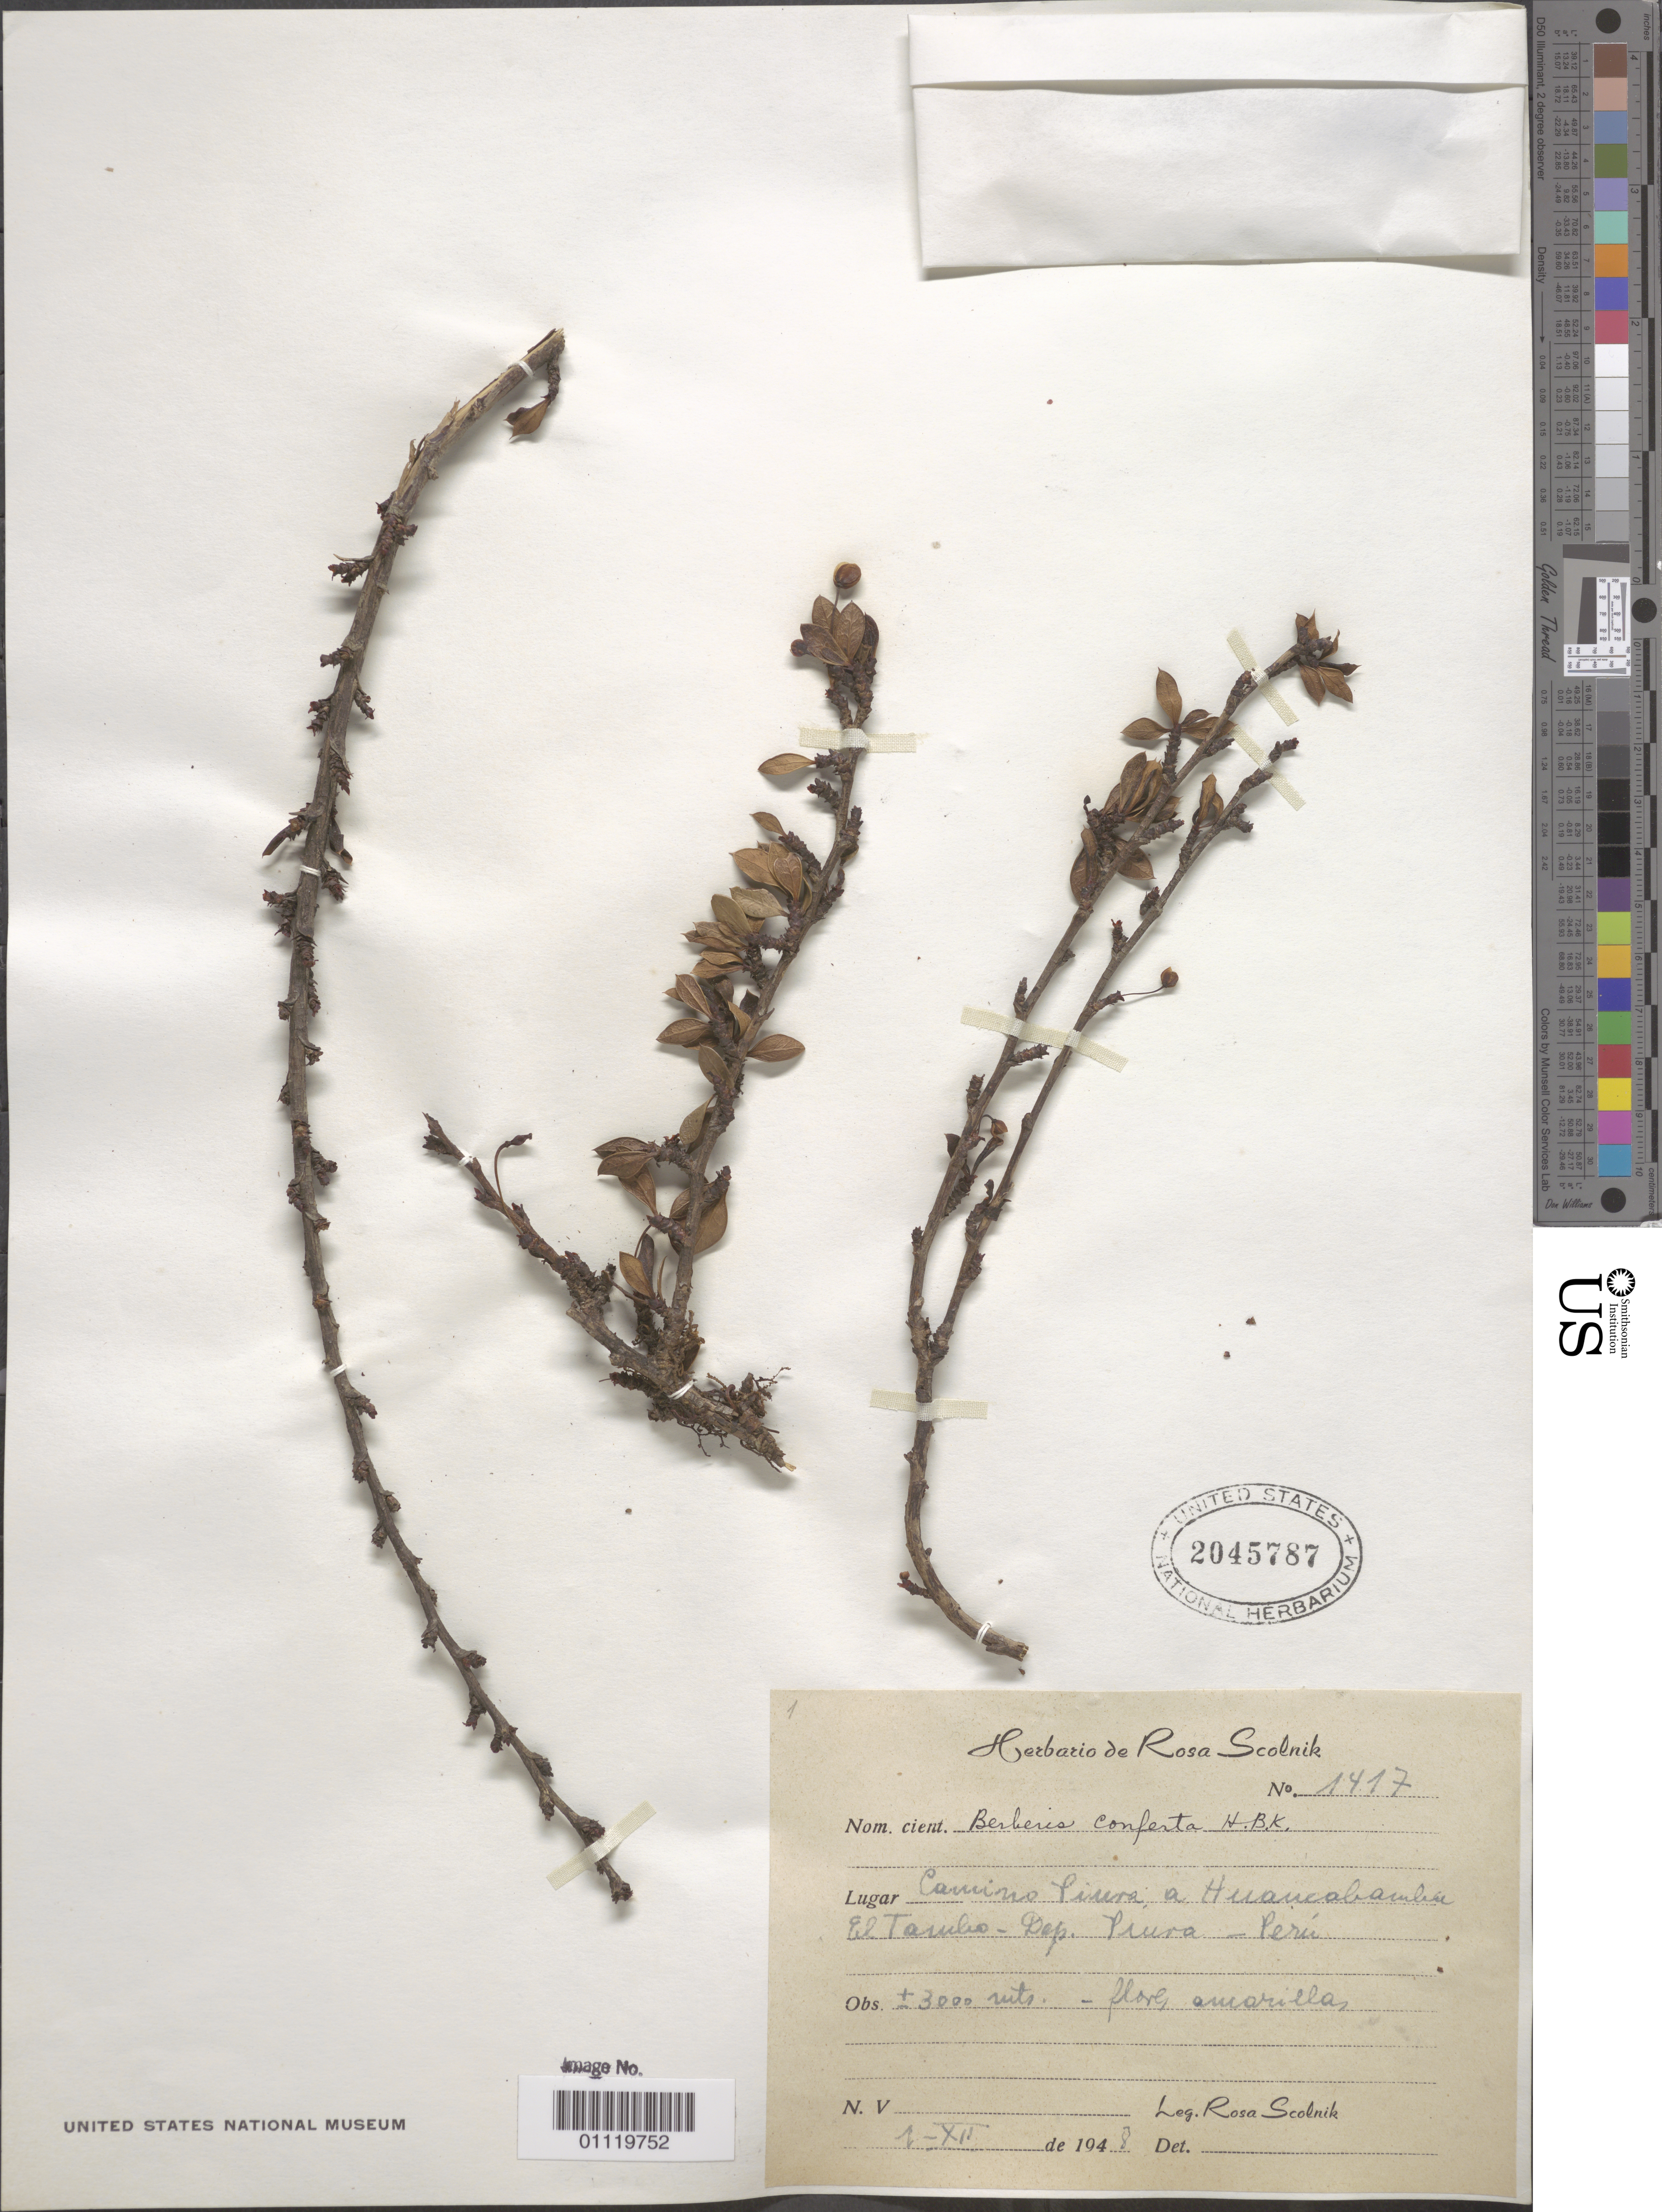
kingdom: Plantae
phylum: Tracheophyta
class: Magnoliopsida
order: Ranunculales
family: Berberidaceae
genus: Berberis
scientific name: Berberis lutea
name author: Ruiz & Pav.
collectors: R. Scolnik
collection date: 1948-07-01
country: Peru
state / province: Piura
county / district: Huancabamba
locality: Camino and El Tambo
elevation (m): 3000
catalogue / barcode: US 2045787